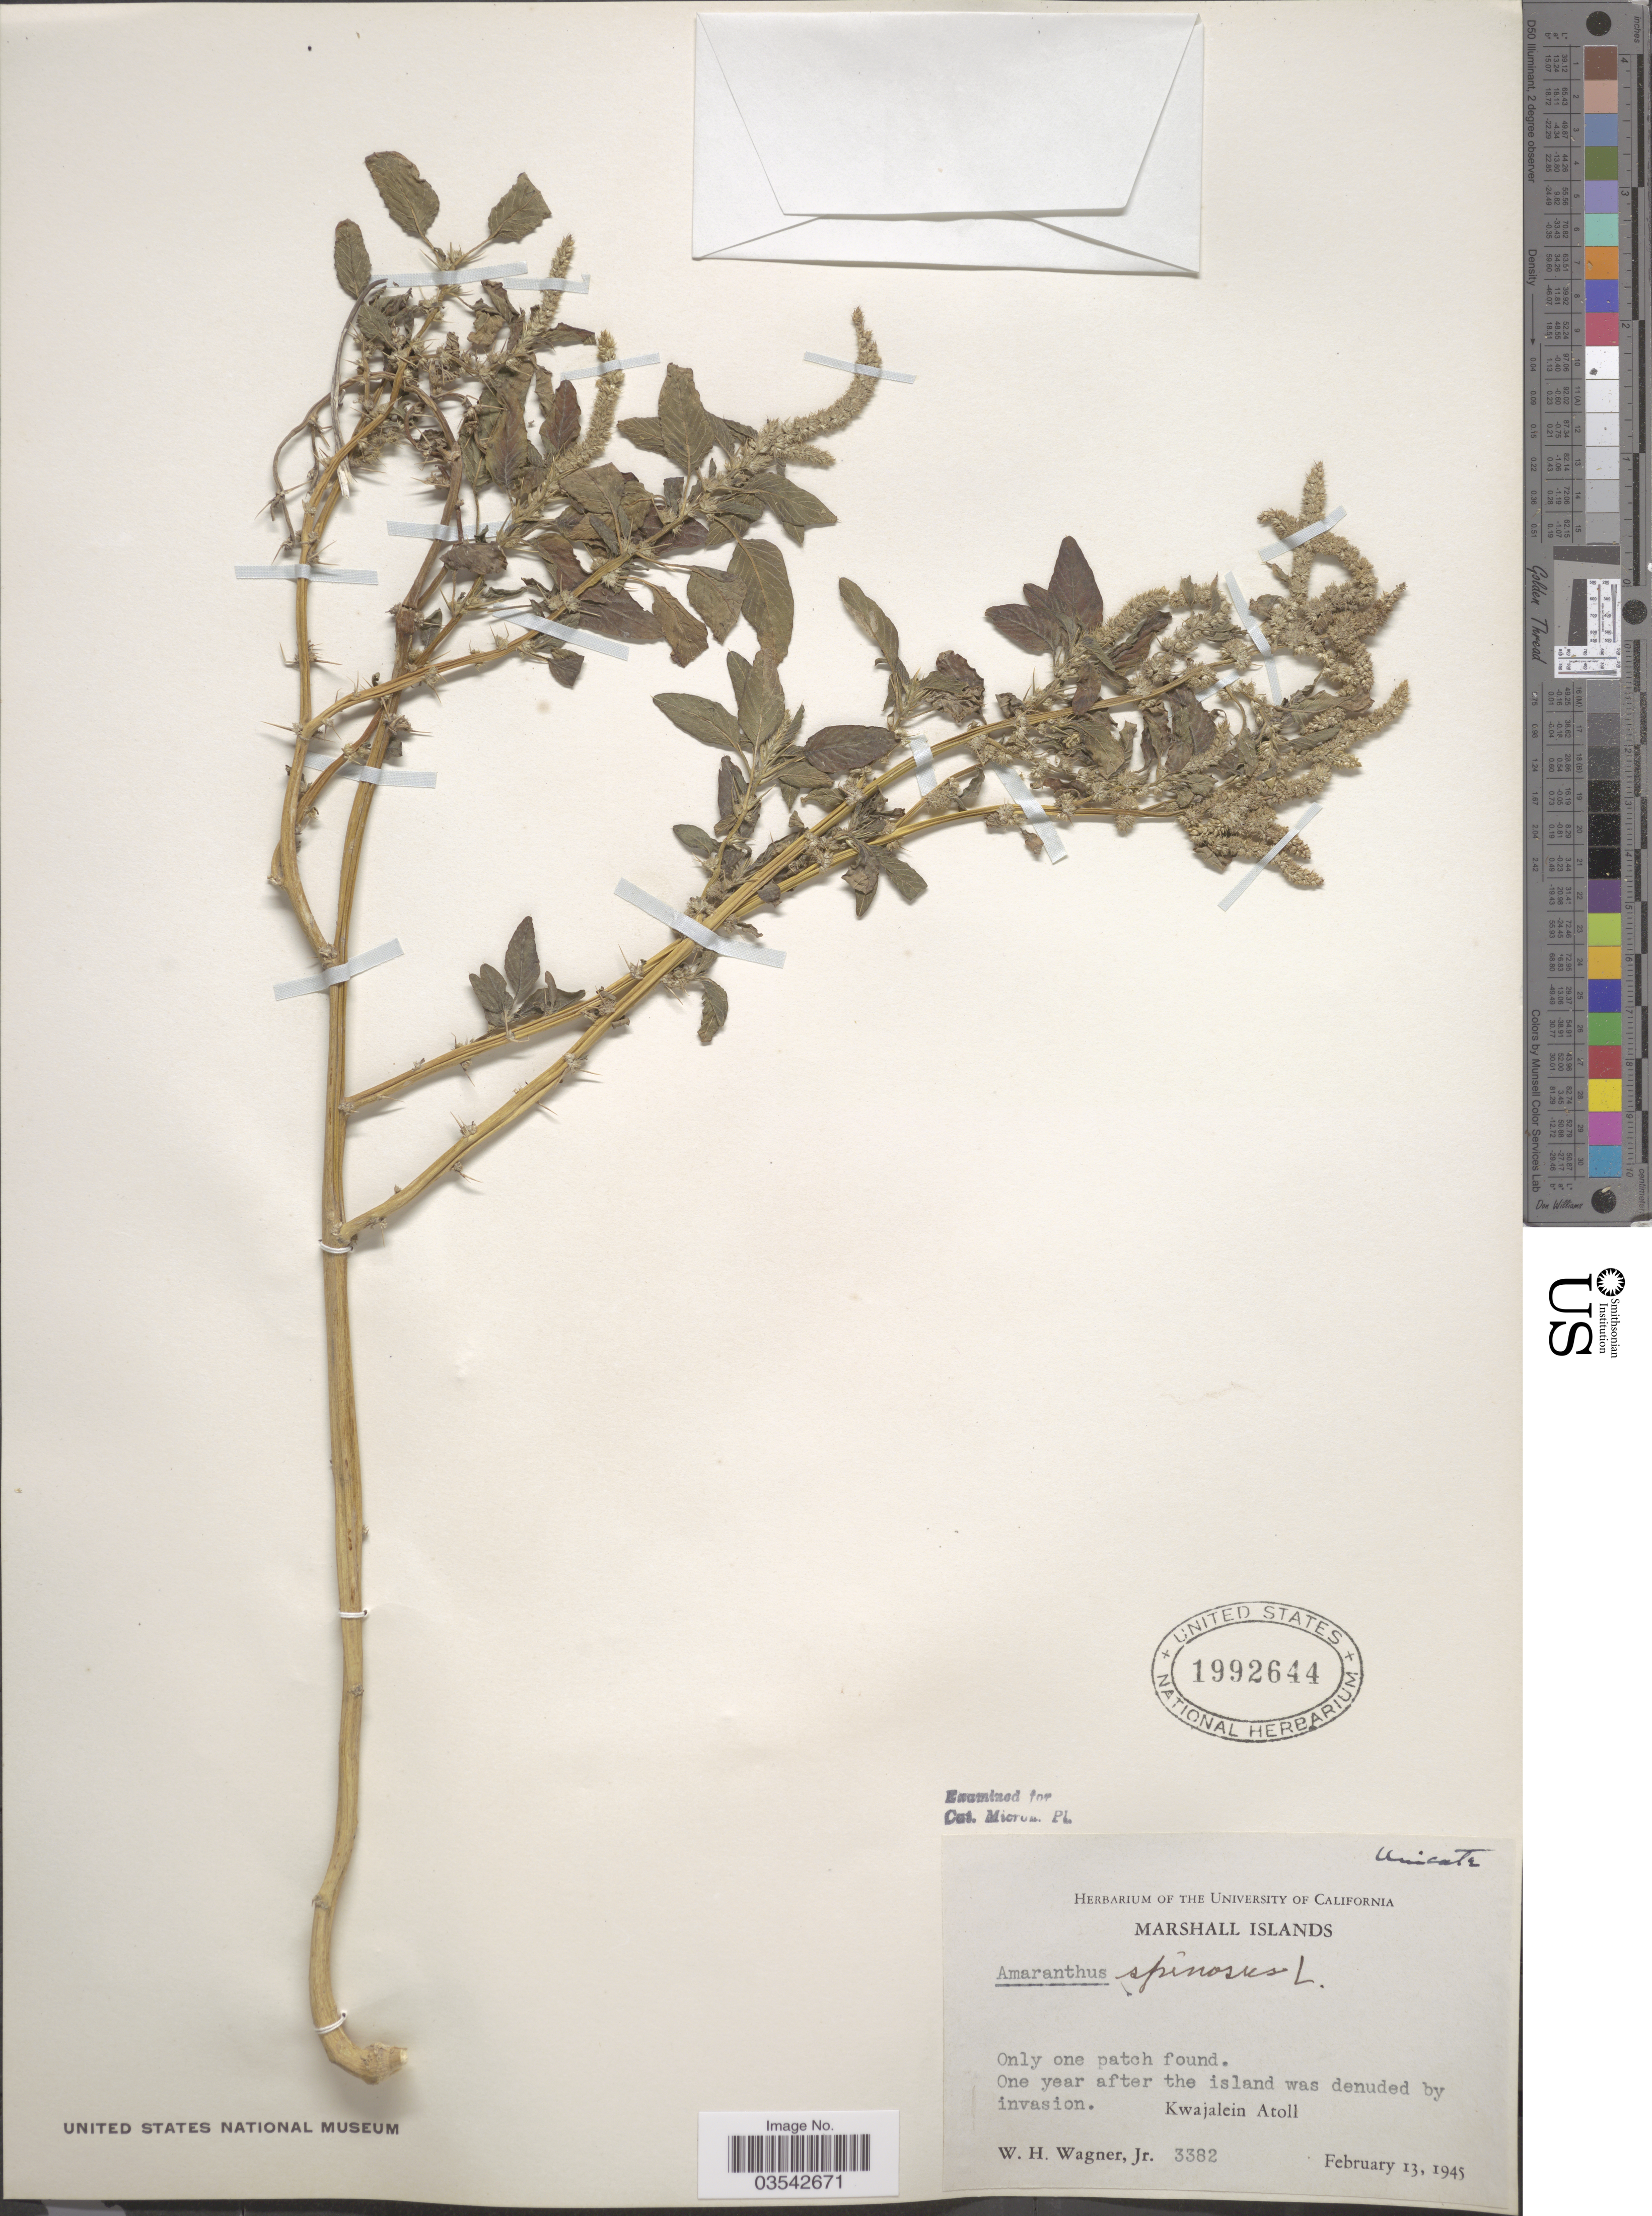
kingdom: Plantae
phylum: Tracheophyta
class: Magnoliopsida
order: Caryophyllales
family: Amaranthaceae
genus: Amaranthus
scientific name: Amaranthus spinosus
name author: L.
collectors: W. H. Wagner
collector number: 3382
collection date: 1945-02-13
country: Marshall Islands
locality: Kwajalein Atoll.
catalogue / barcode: US 1992644